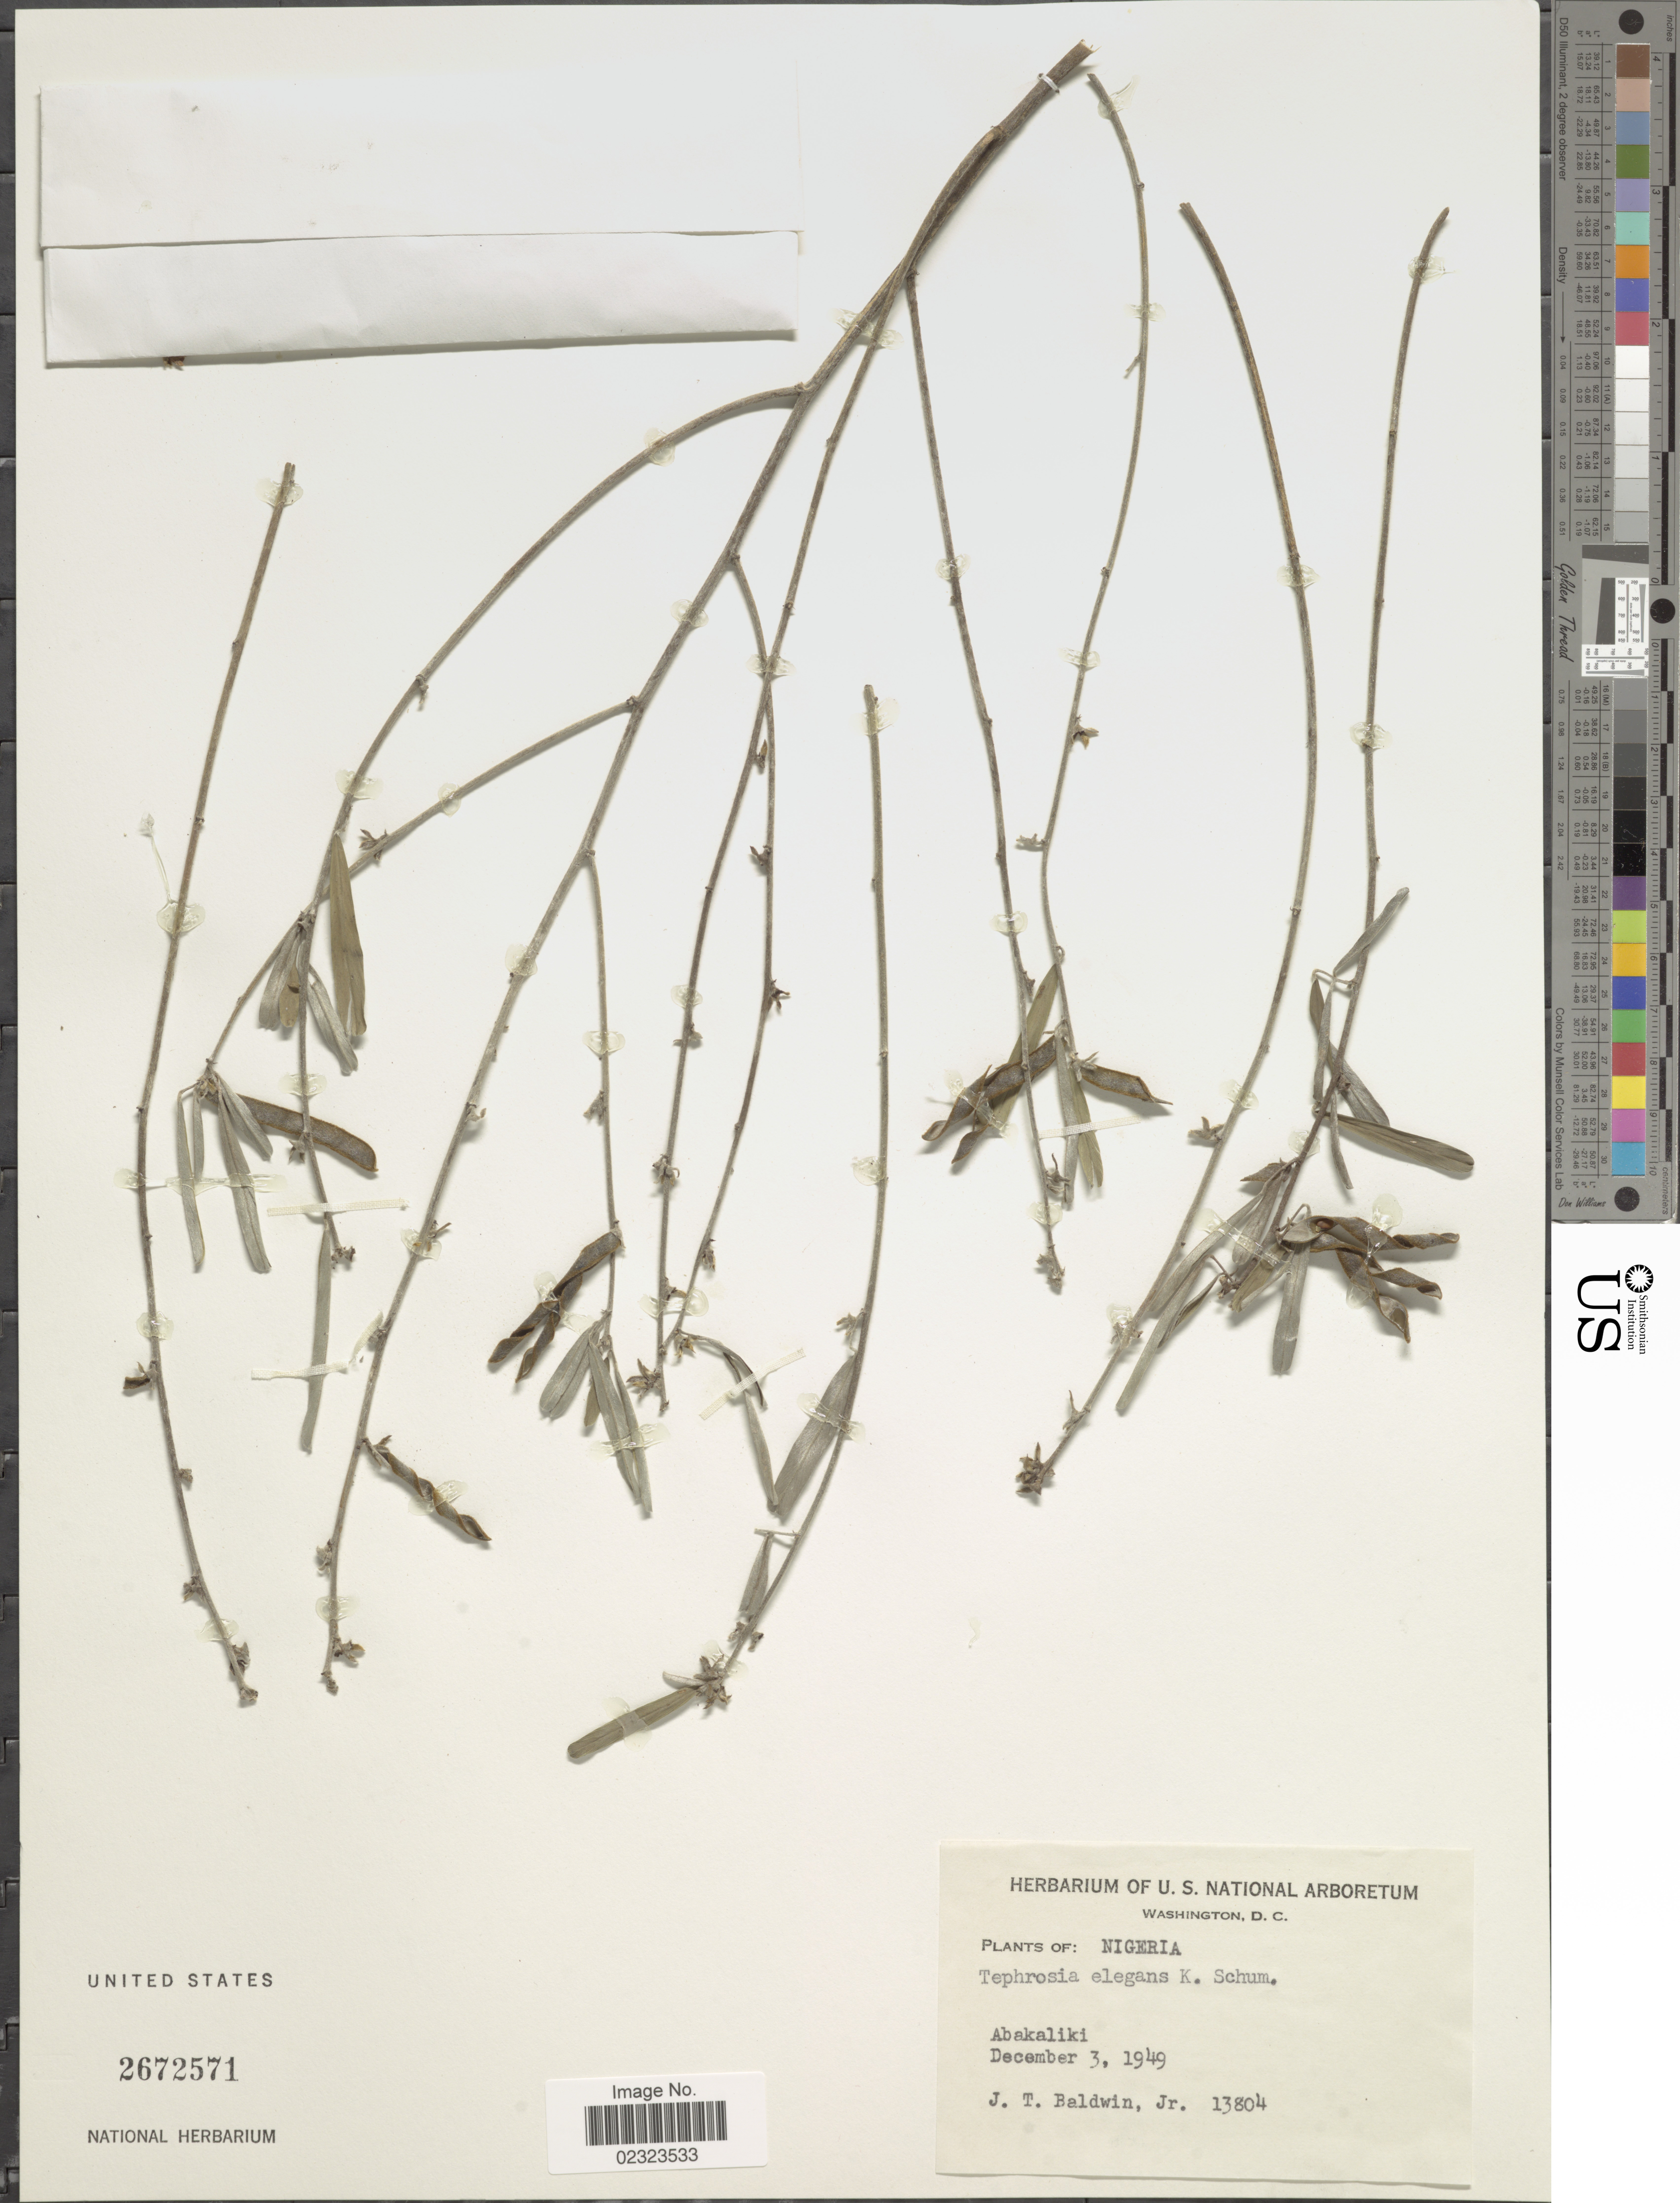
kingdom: Plantae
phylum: Tracheophyta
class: Magnoliopsida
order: Fabales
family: Fabaceae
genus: Tephrosia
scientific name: Tephrosia elegans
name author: Schumach.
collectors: J. T. Baldwin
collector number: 13804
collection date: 1949-12-03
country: Nigeria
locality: Abakaliki.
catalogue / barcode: US 2672571